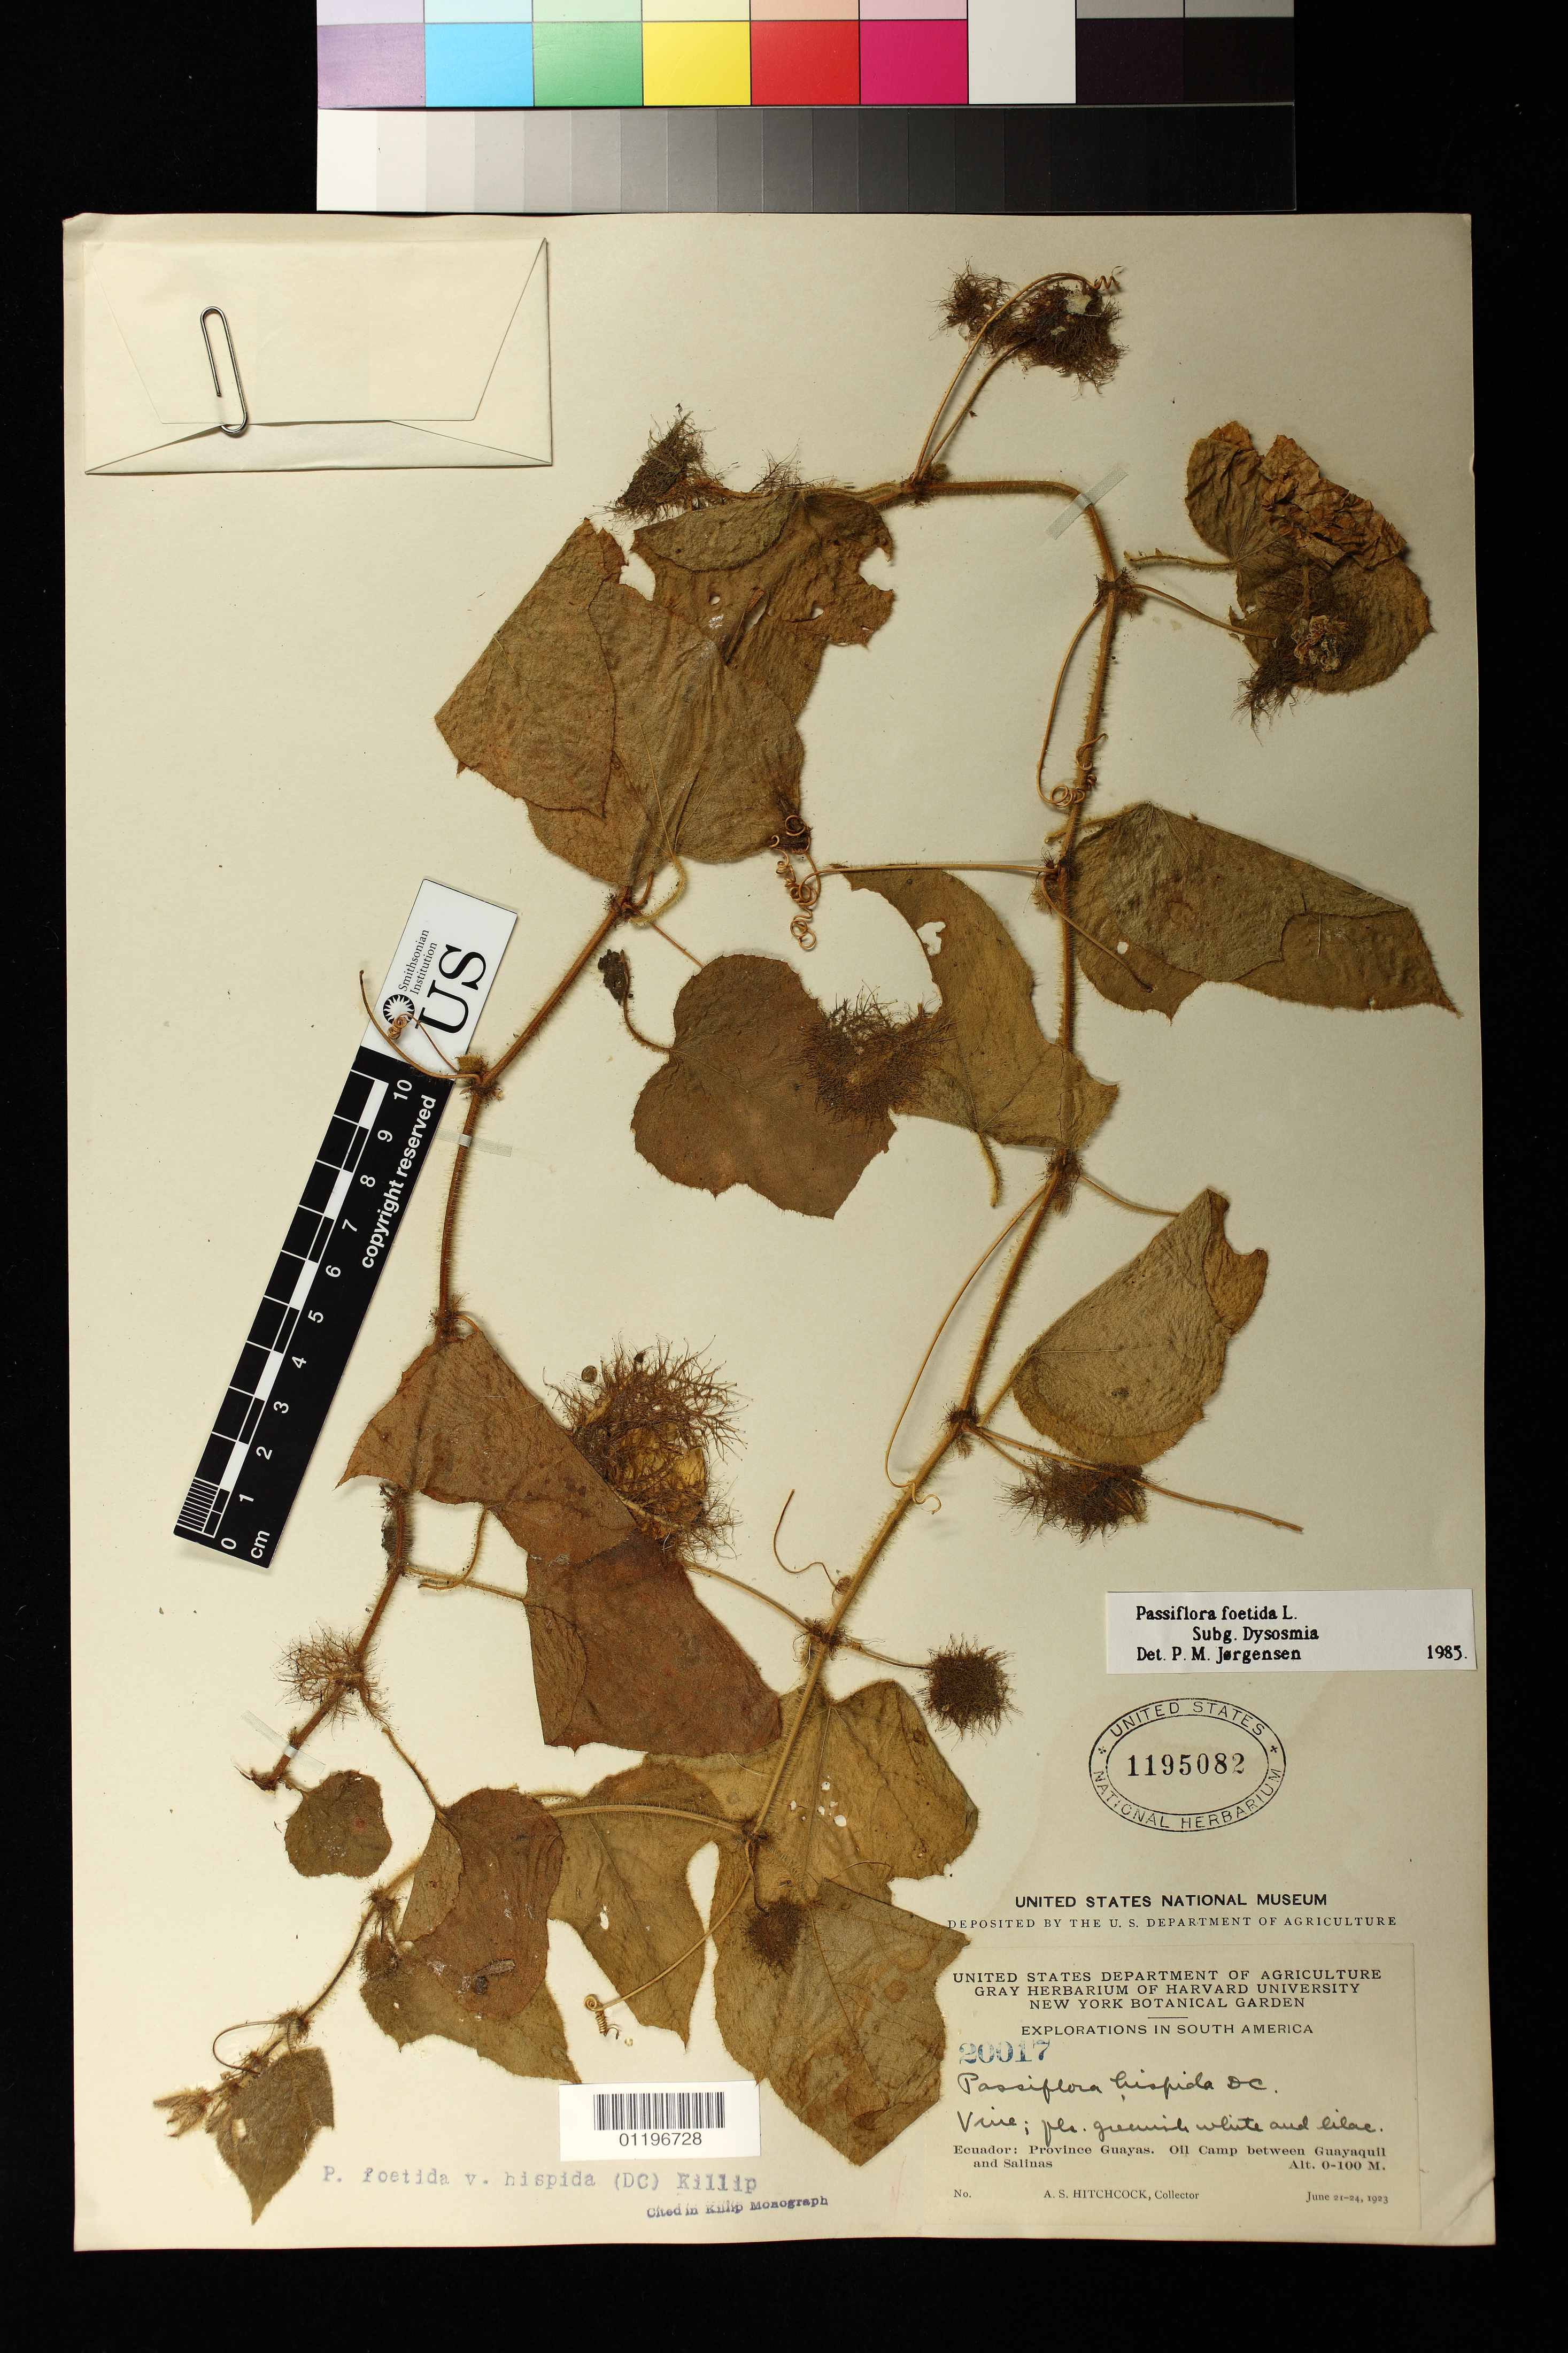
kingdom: Plantae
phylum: Tracheophyta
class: Magnoliopsida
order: Malpighiales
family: Passifloraceae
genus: Passiflora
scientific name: Passiflora foetida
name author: L.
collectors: A. S. Hitchcock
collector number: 20017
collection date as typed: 21 Jun 1923 to 24 Jun 1923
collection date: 1923-06-21/1923-06-24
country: Ecuador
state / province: Guayas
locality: Oil camp between Guayaquil and Salinas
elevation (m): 0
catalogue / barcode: US 1195082